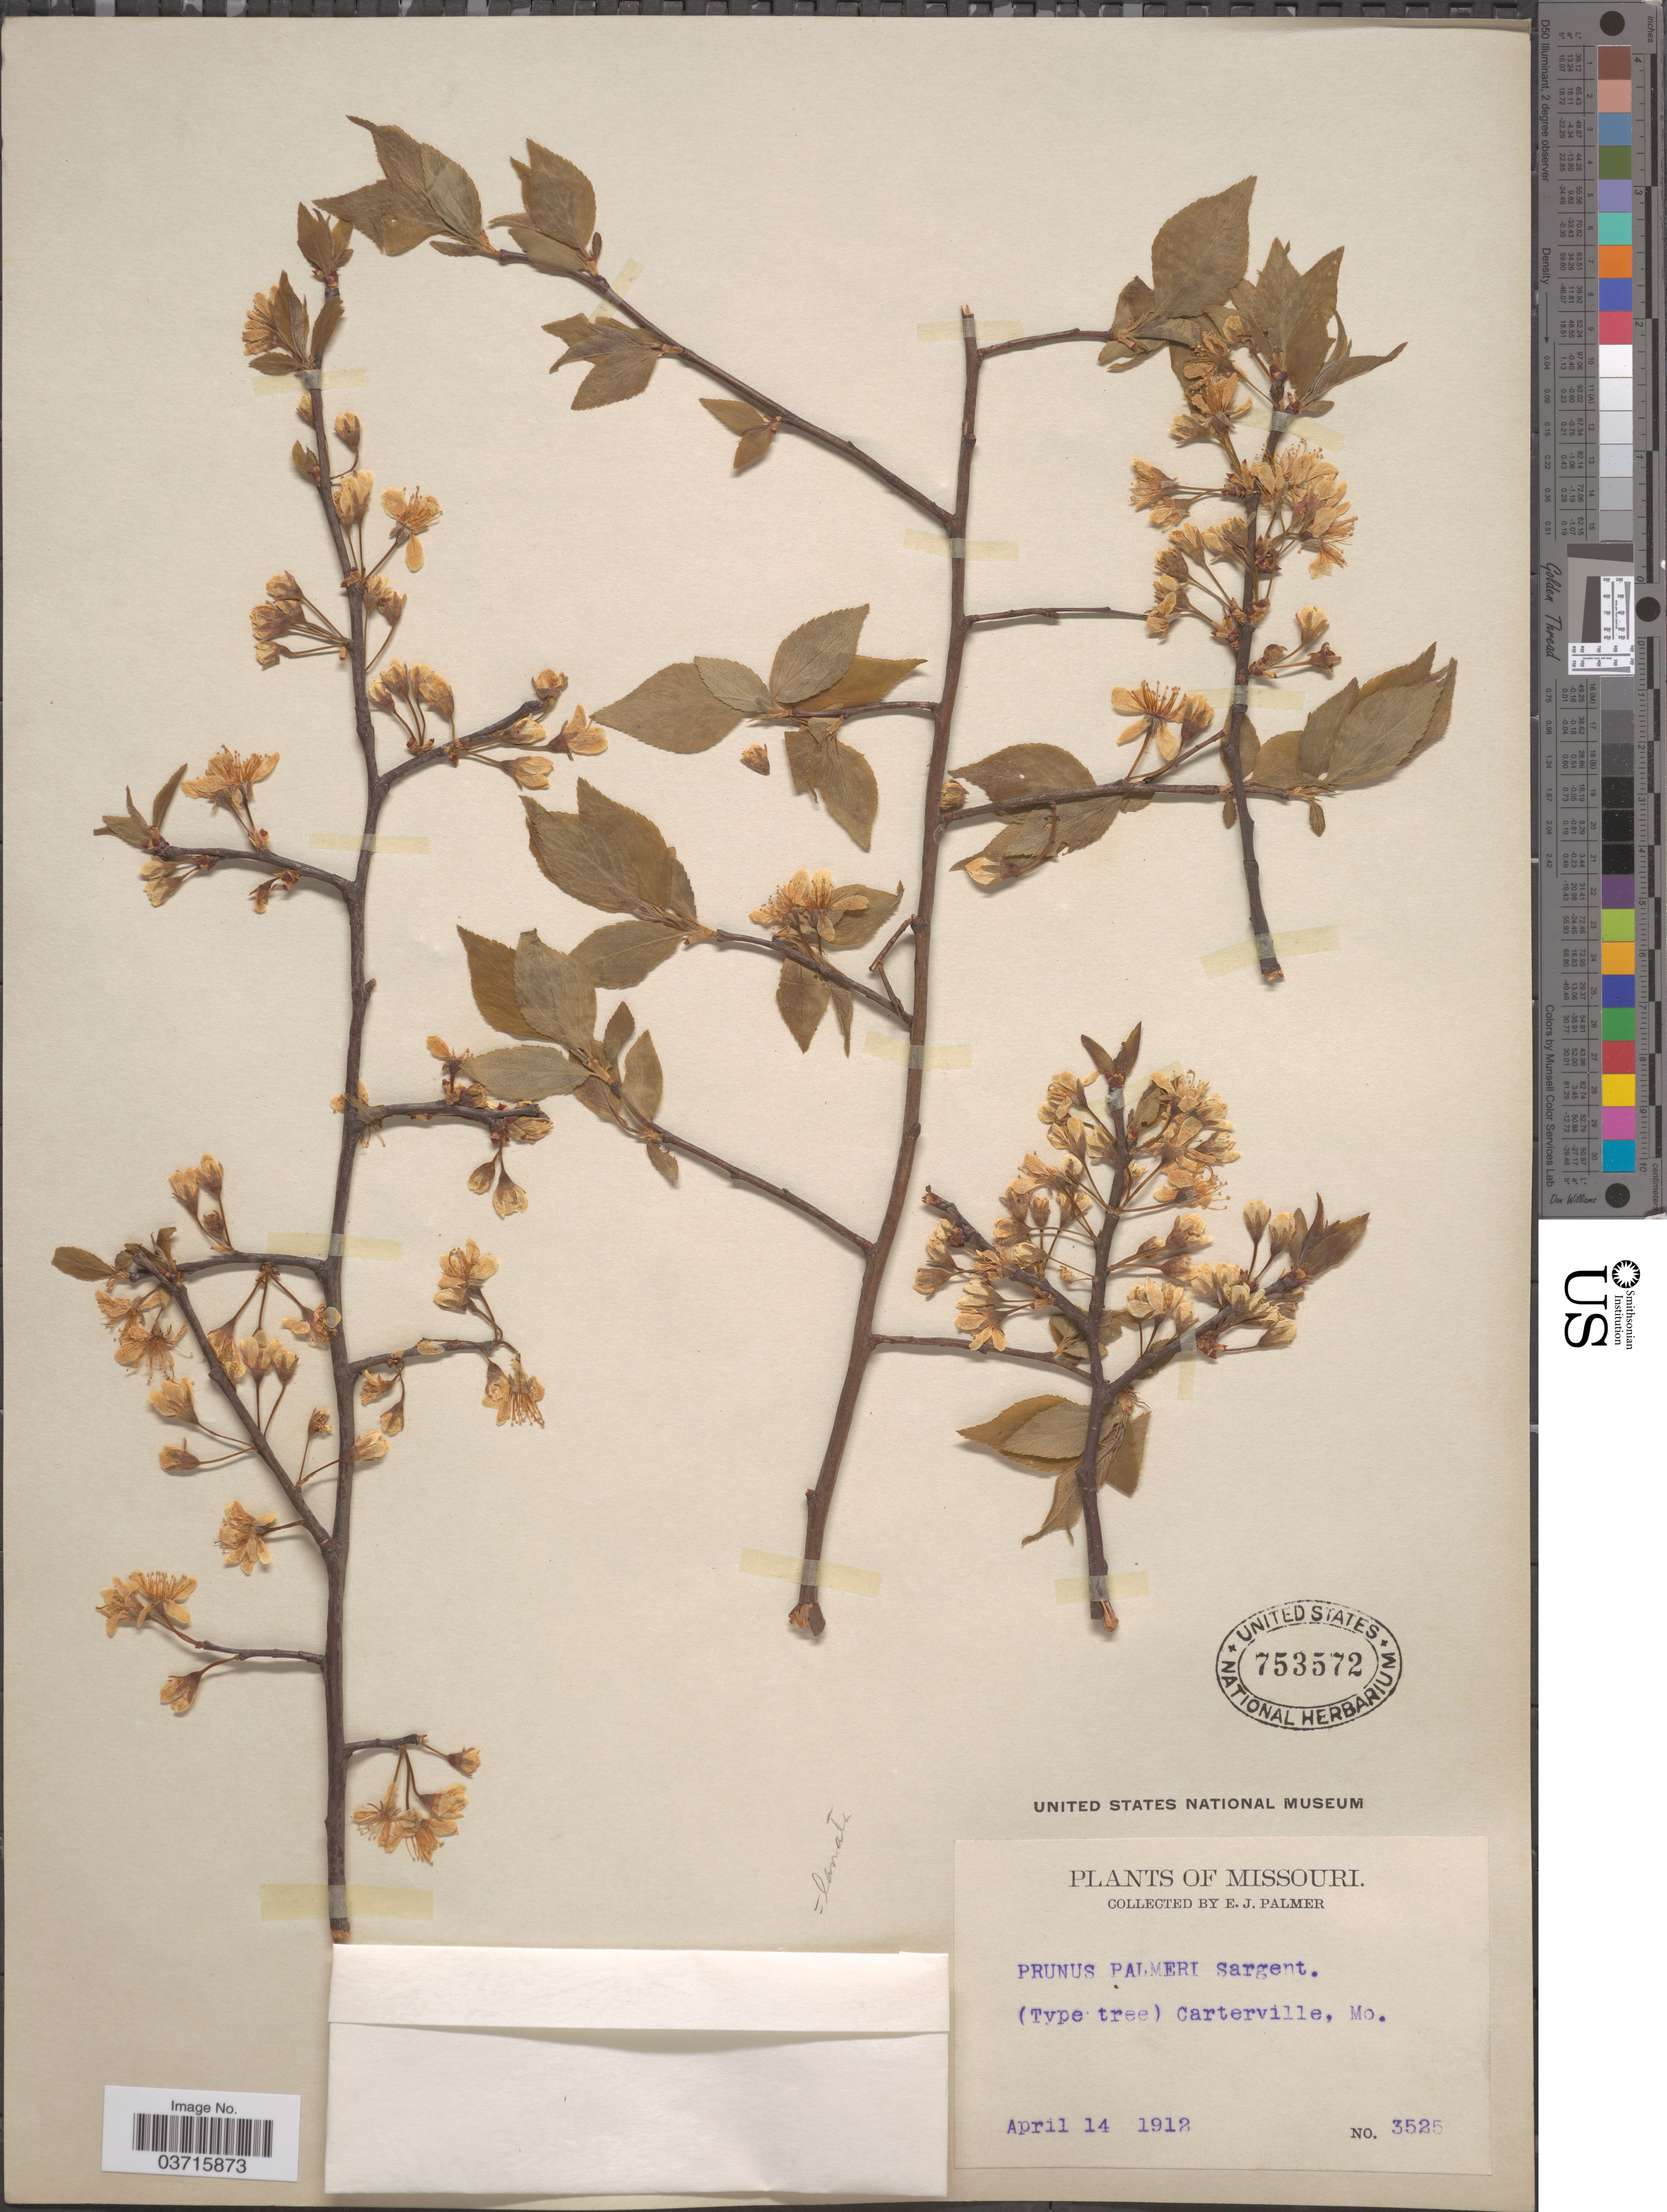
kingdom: Plantae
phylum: Tracheophyta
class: Magnoliopsida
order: Rosales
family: Rosaceae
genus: Prunus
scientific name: Prunus lanata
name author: (Sudw.) Mack. & Bush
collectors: E. J. Palmer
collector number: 3525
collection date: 1912-04-14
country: United States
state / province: Missouri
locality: Carterville.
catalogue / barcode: US 753572